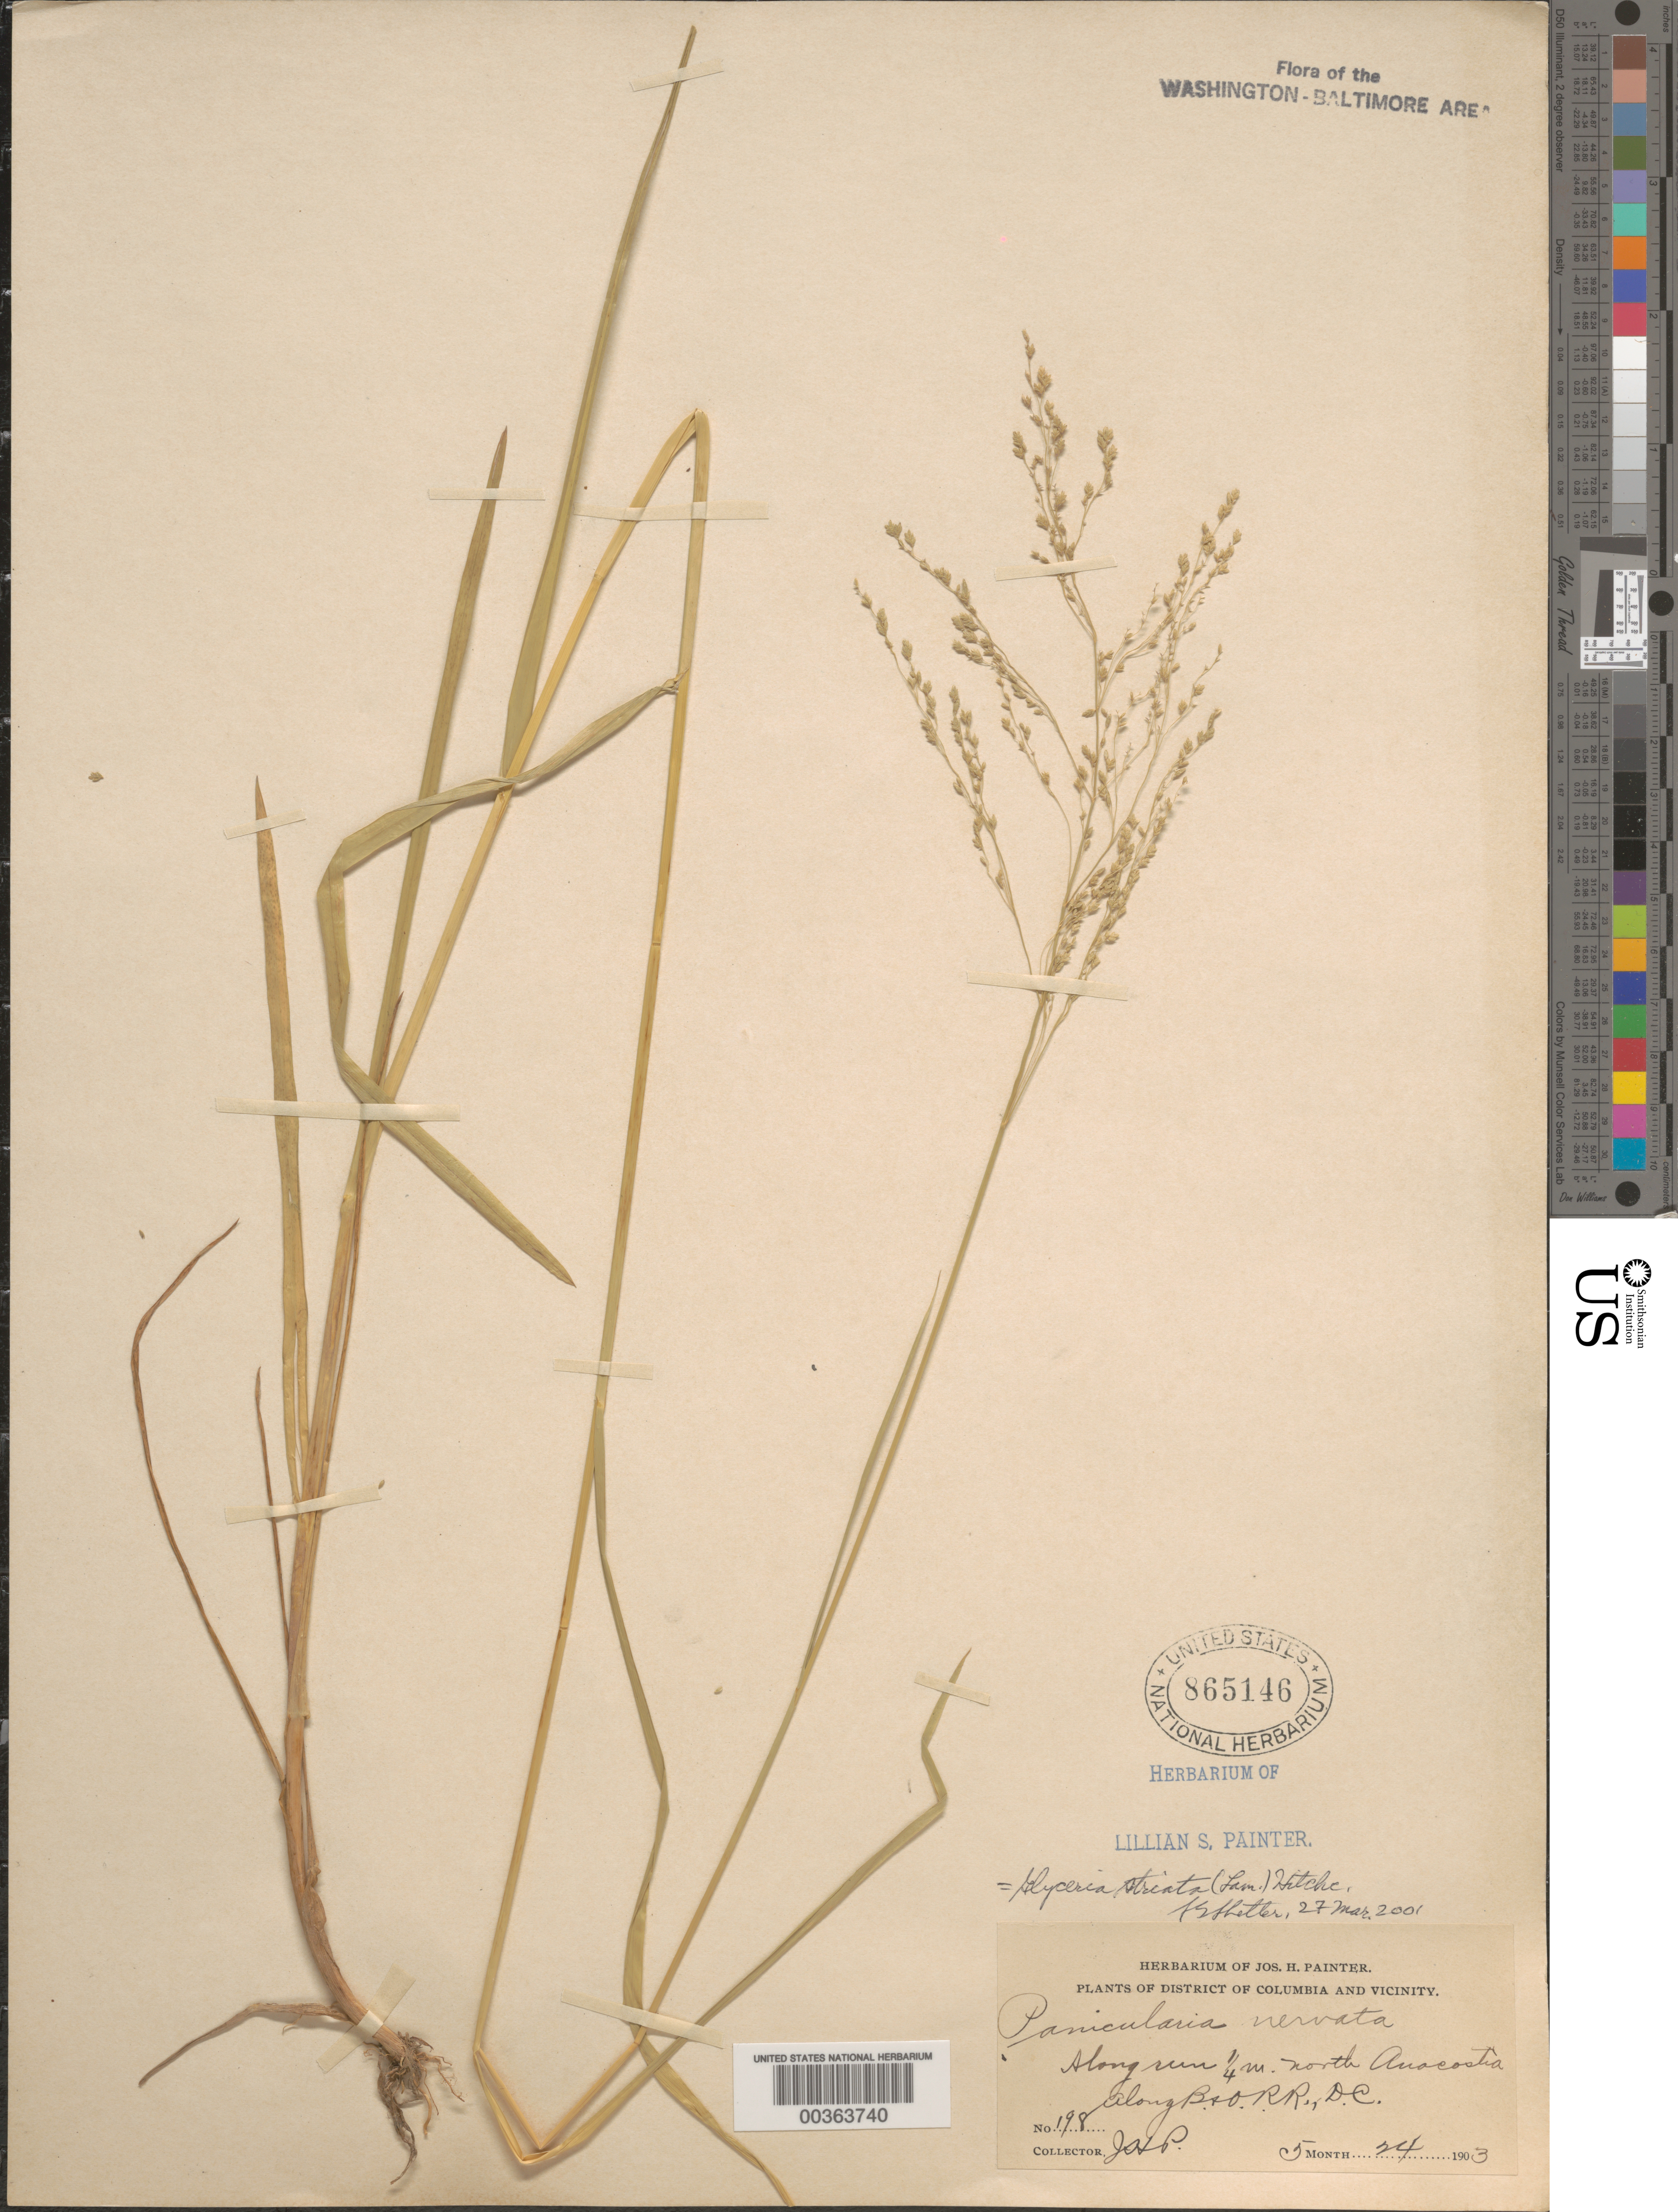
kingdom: Plantae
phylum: Tracheophyta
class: Liliopsida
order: Poales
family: Poaceae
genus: Glyceria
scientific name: Glyceria striata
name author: (Lam.) Hitchc.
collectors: J. H. Painter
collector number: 198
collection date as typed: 24 May 1903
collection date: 1903-05-24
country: United States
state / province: District of Columbia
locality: N of Anacostia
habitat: Along railroad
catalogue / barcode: US 865146